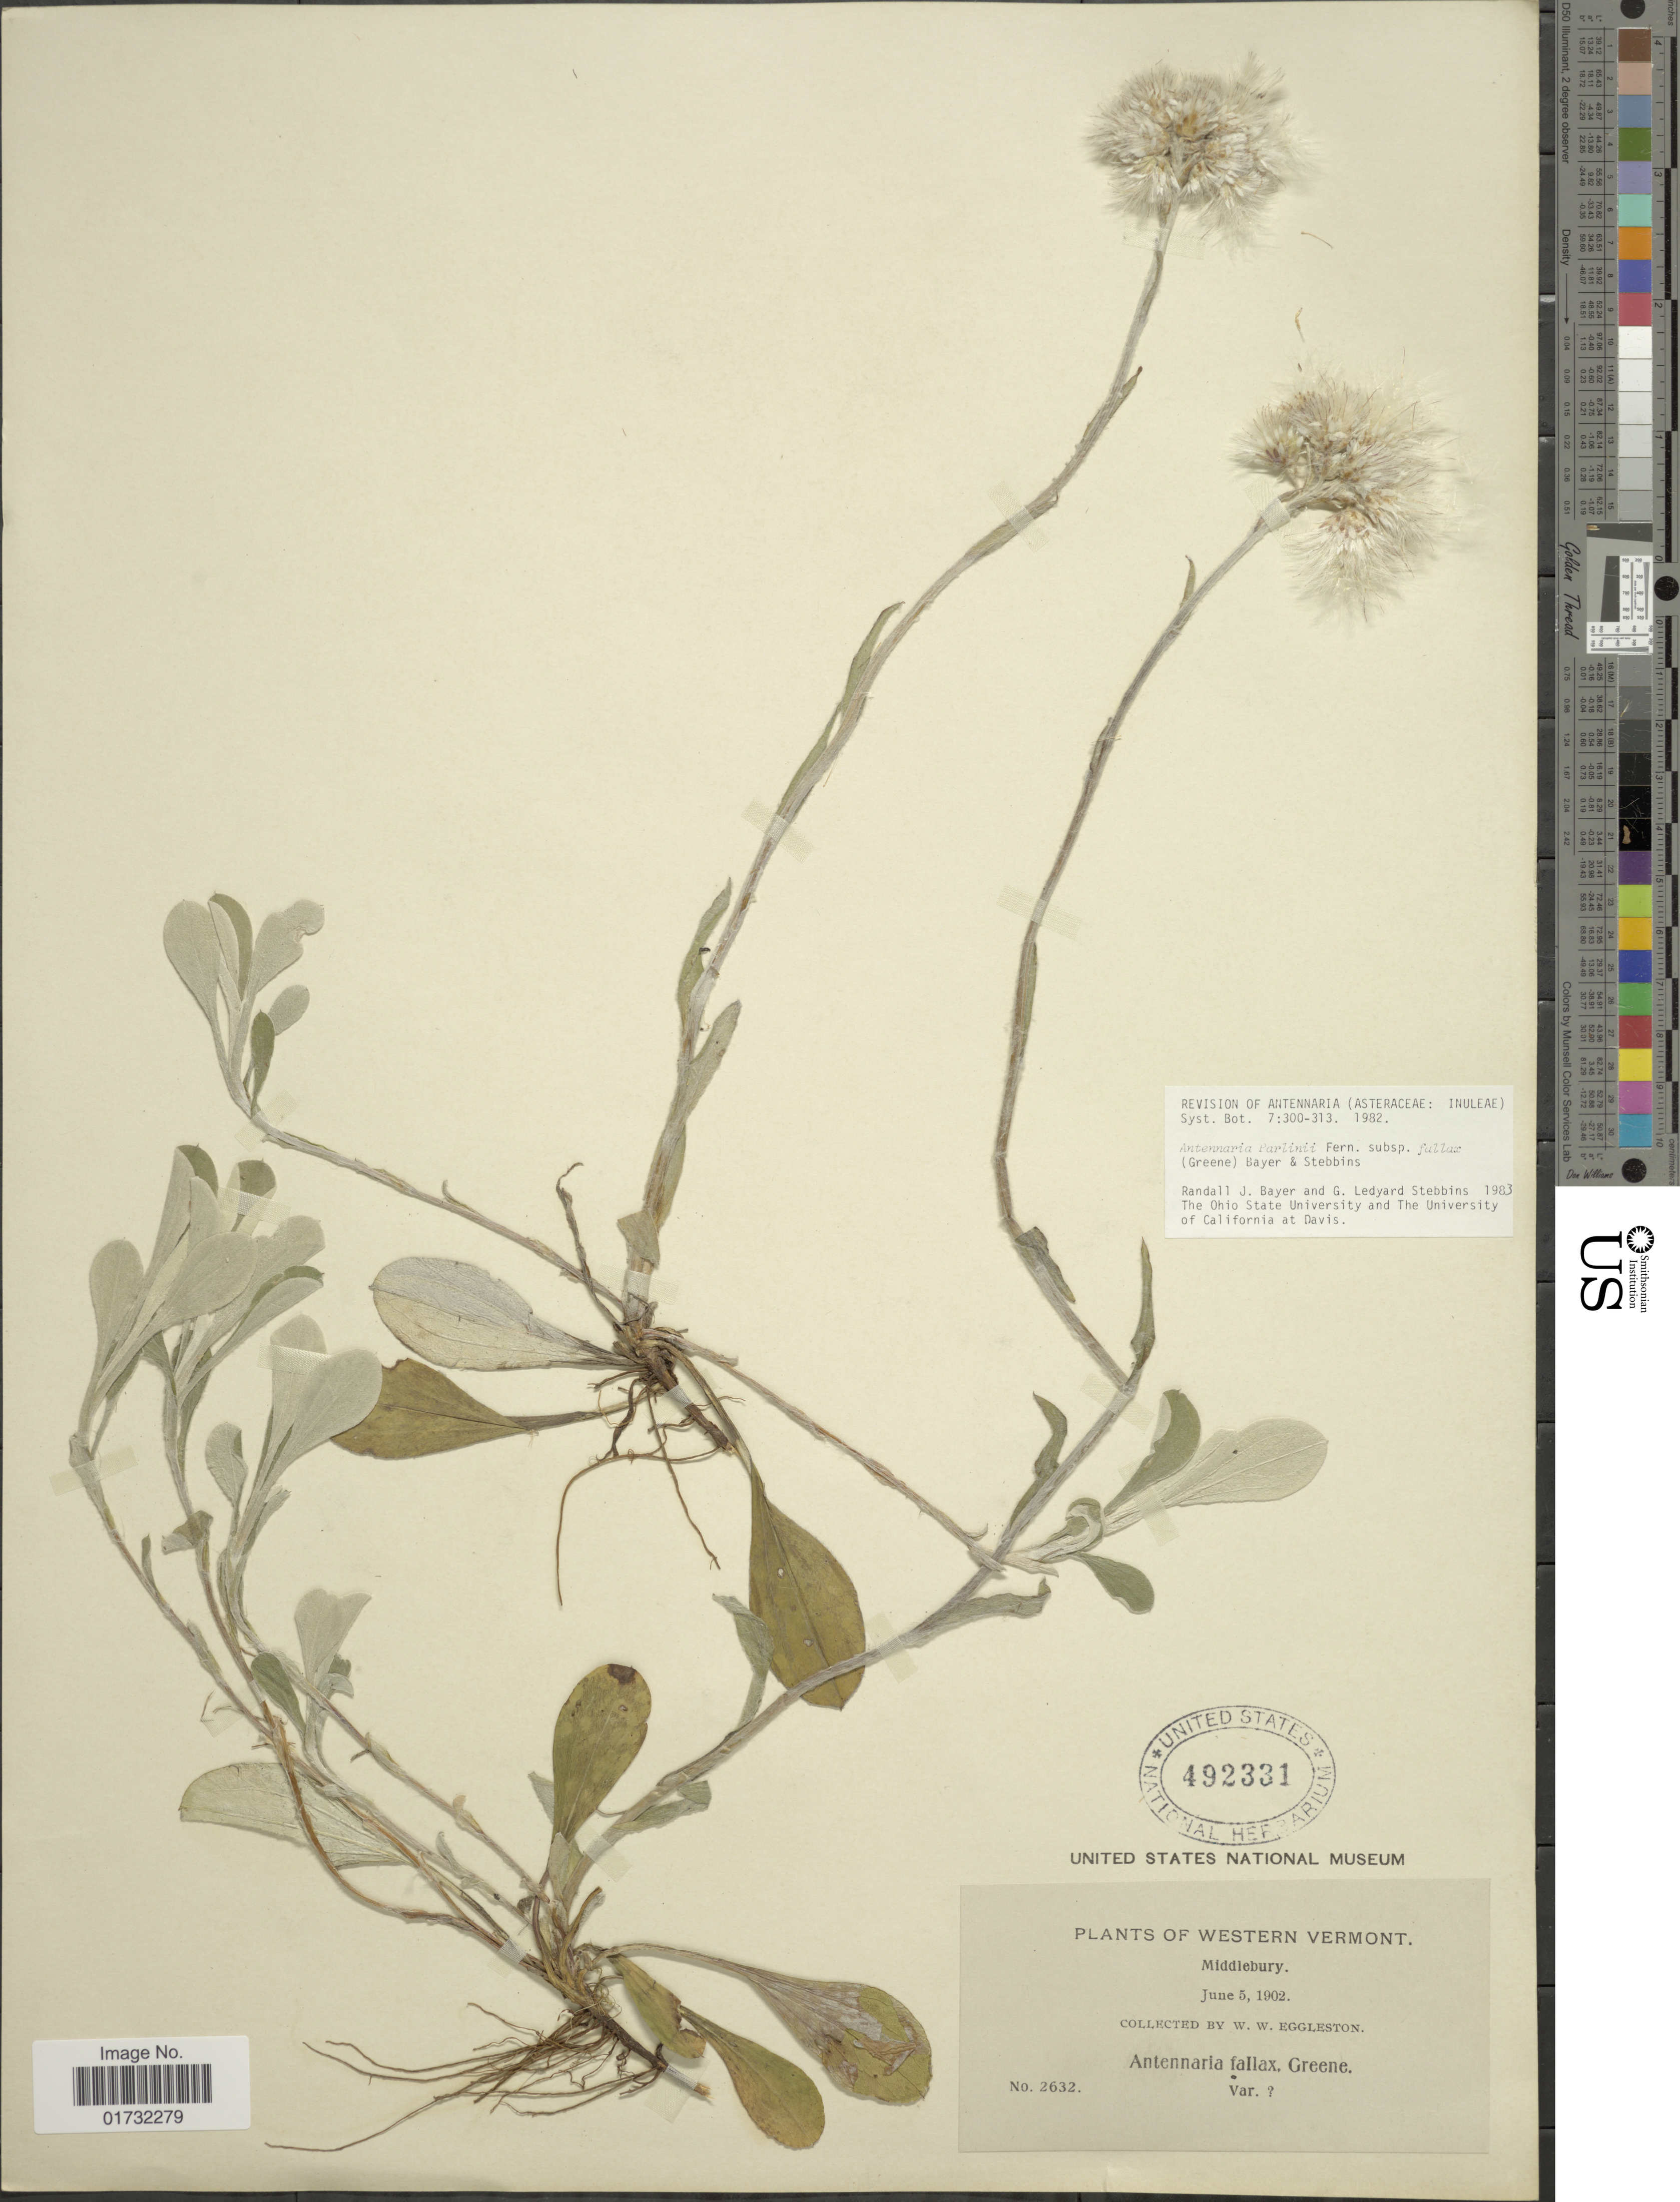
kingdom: Plantae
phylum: Tracheophyta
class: Magnoliopsida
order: Asterales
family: Asteraceae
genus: Antennaria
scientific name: Antennaria parlinii subsp. fallax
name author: (Greene) R.J. Bayer & Stebbins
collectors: W. W. Eggleston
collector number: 2632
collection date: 1902-06-05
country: United States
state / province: Vermont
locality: Western Vermont. Middlebury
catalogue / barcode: US 492331